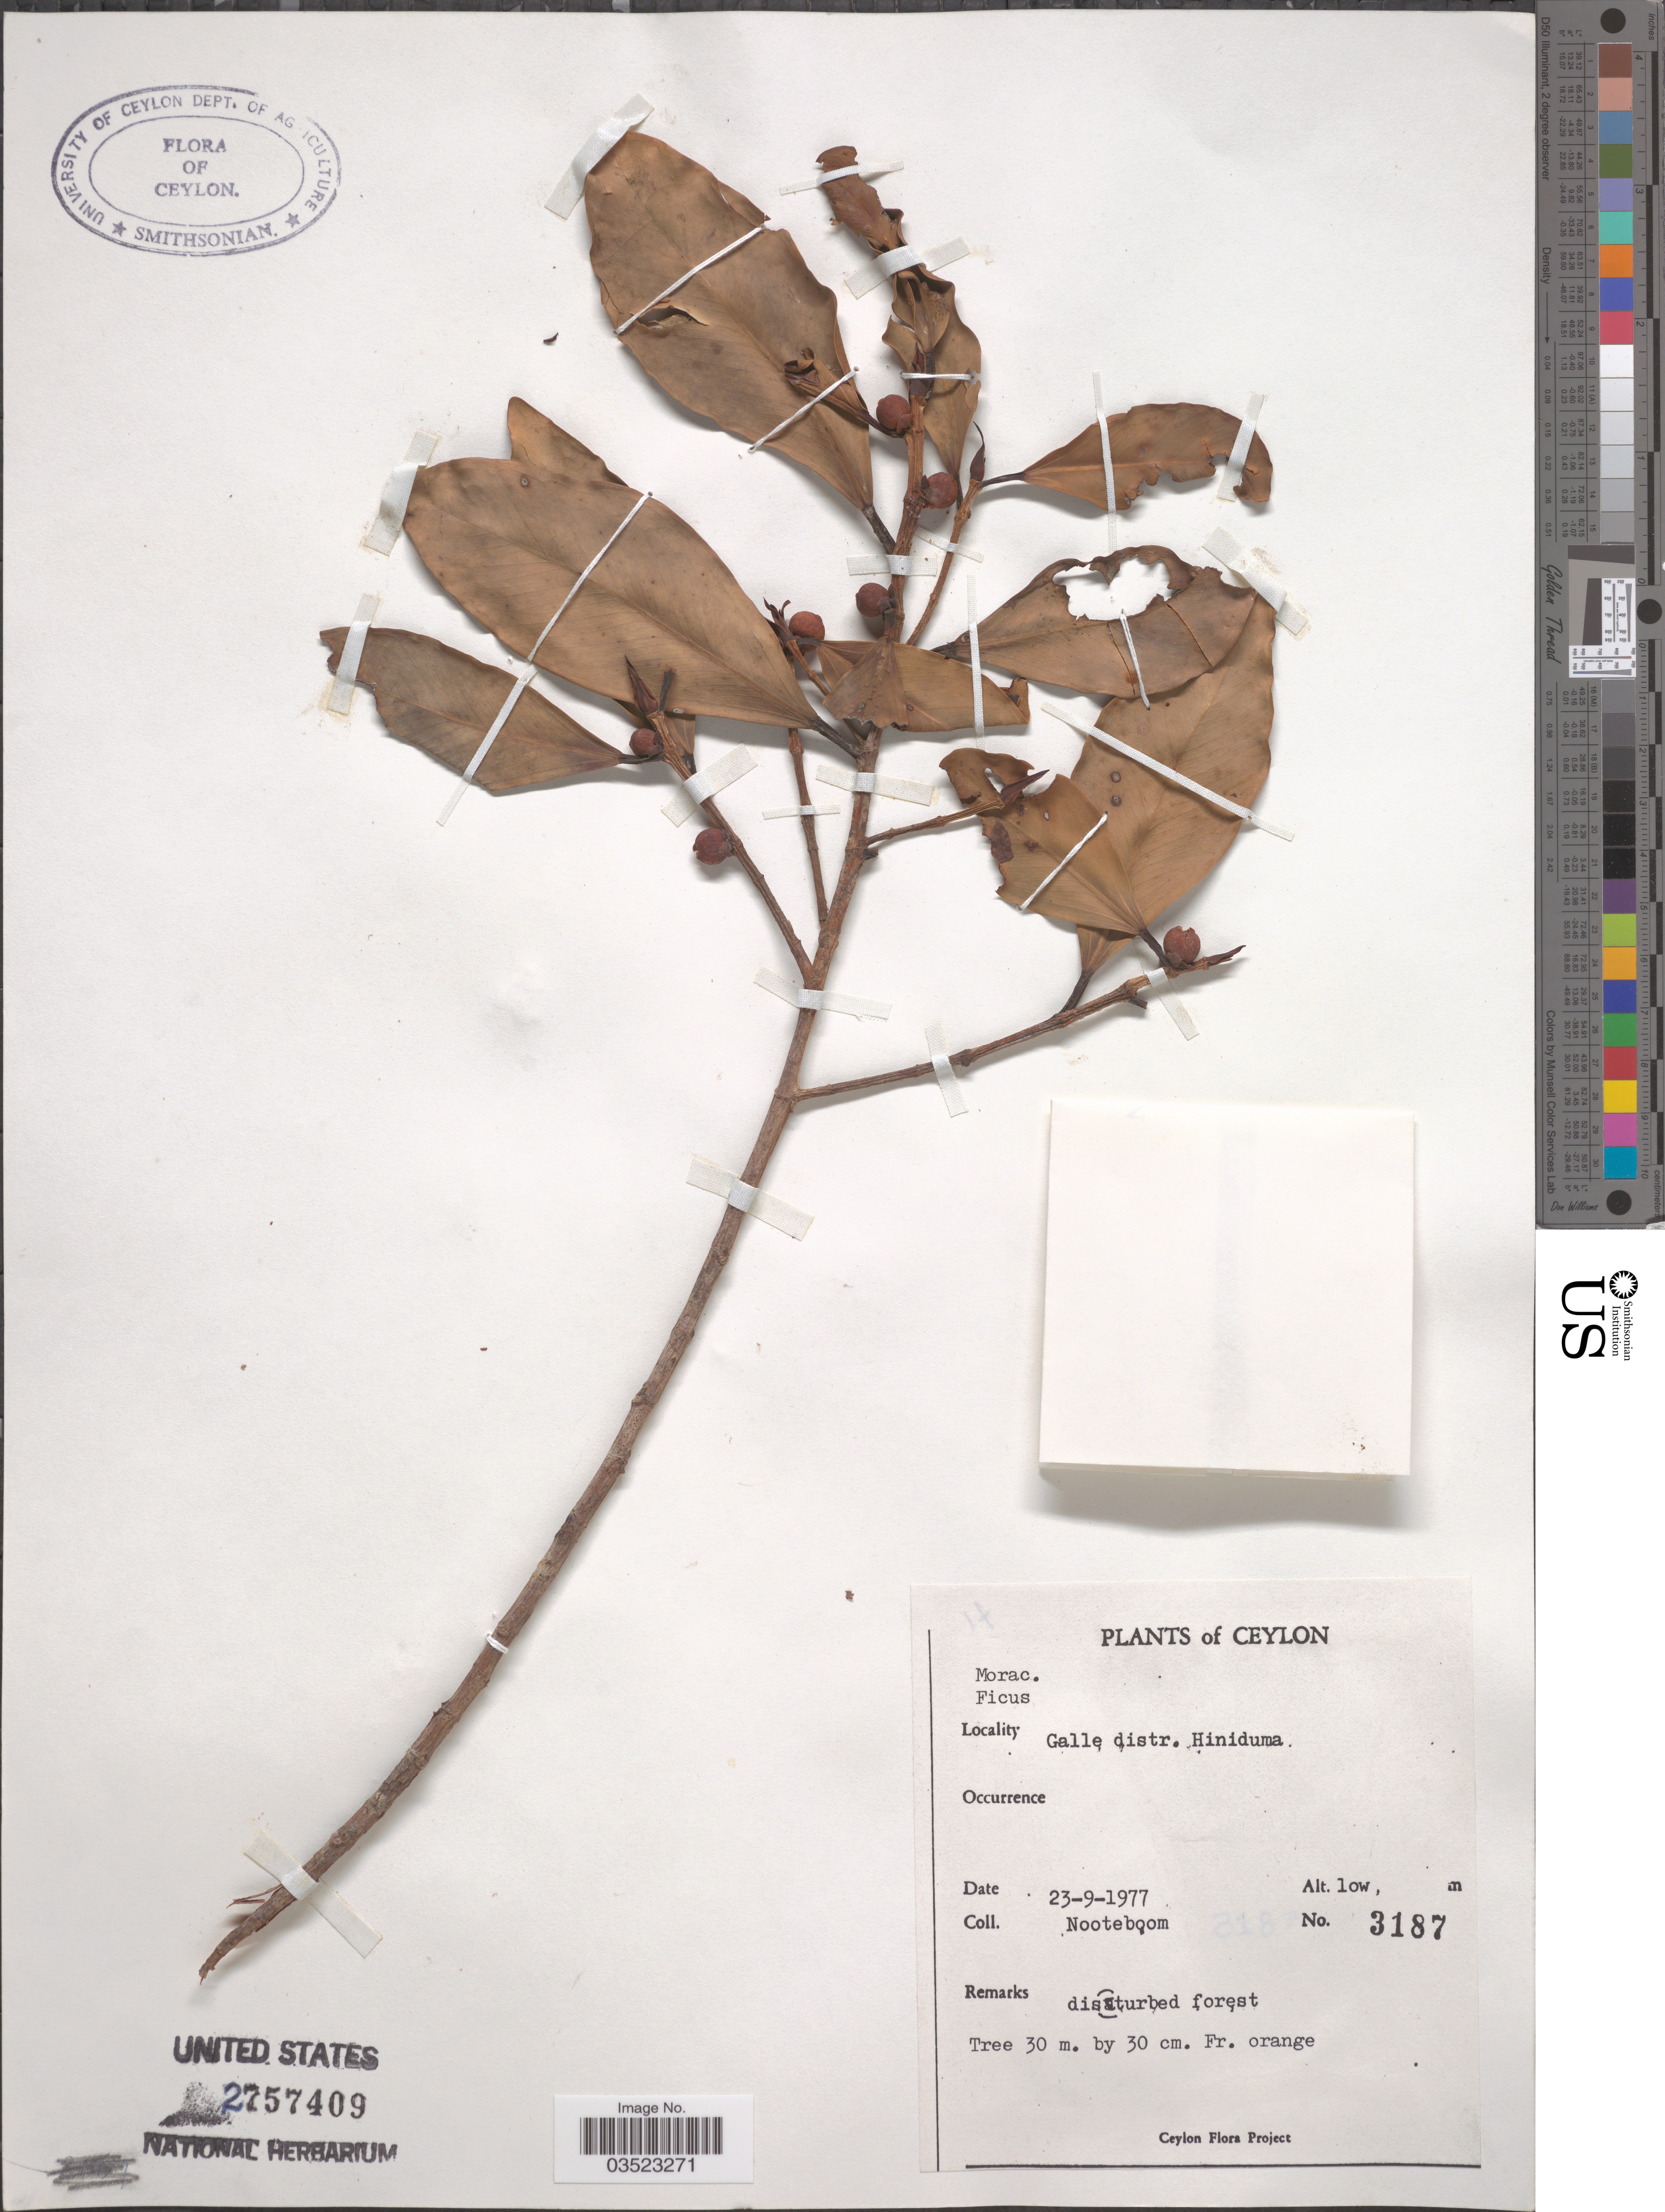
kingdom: Plantae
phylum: Tracheophyta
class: Magnoliopsida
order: Rosales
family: Moraceae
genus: Ficus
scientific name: Ficus sp.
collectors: Nooteboom, --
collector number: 3187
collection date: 1977-09-23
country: Sri Lanka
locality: Ceylon. Galle distr. Hiniduma.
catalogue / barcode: US 2757409